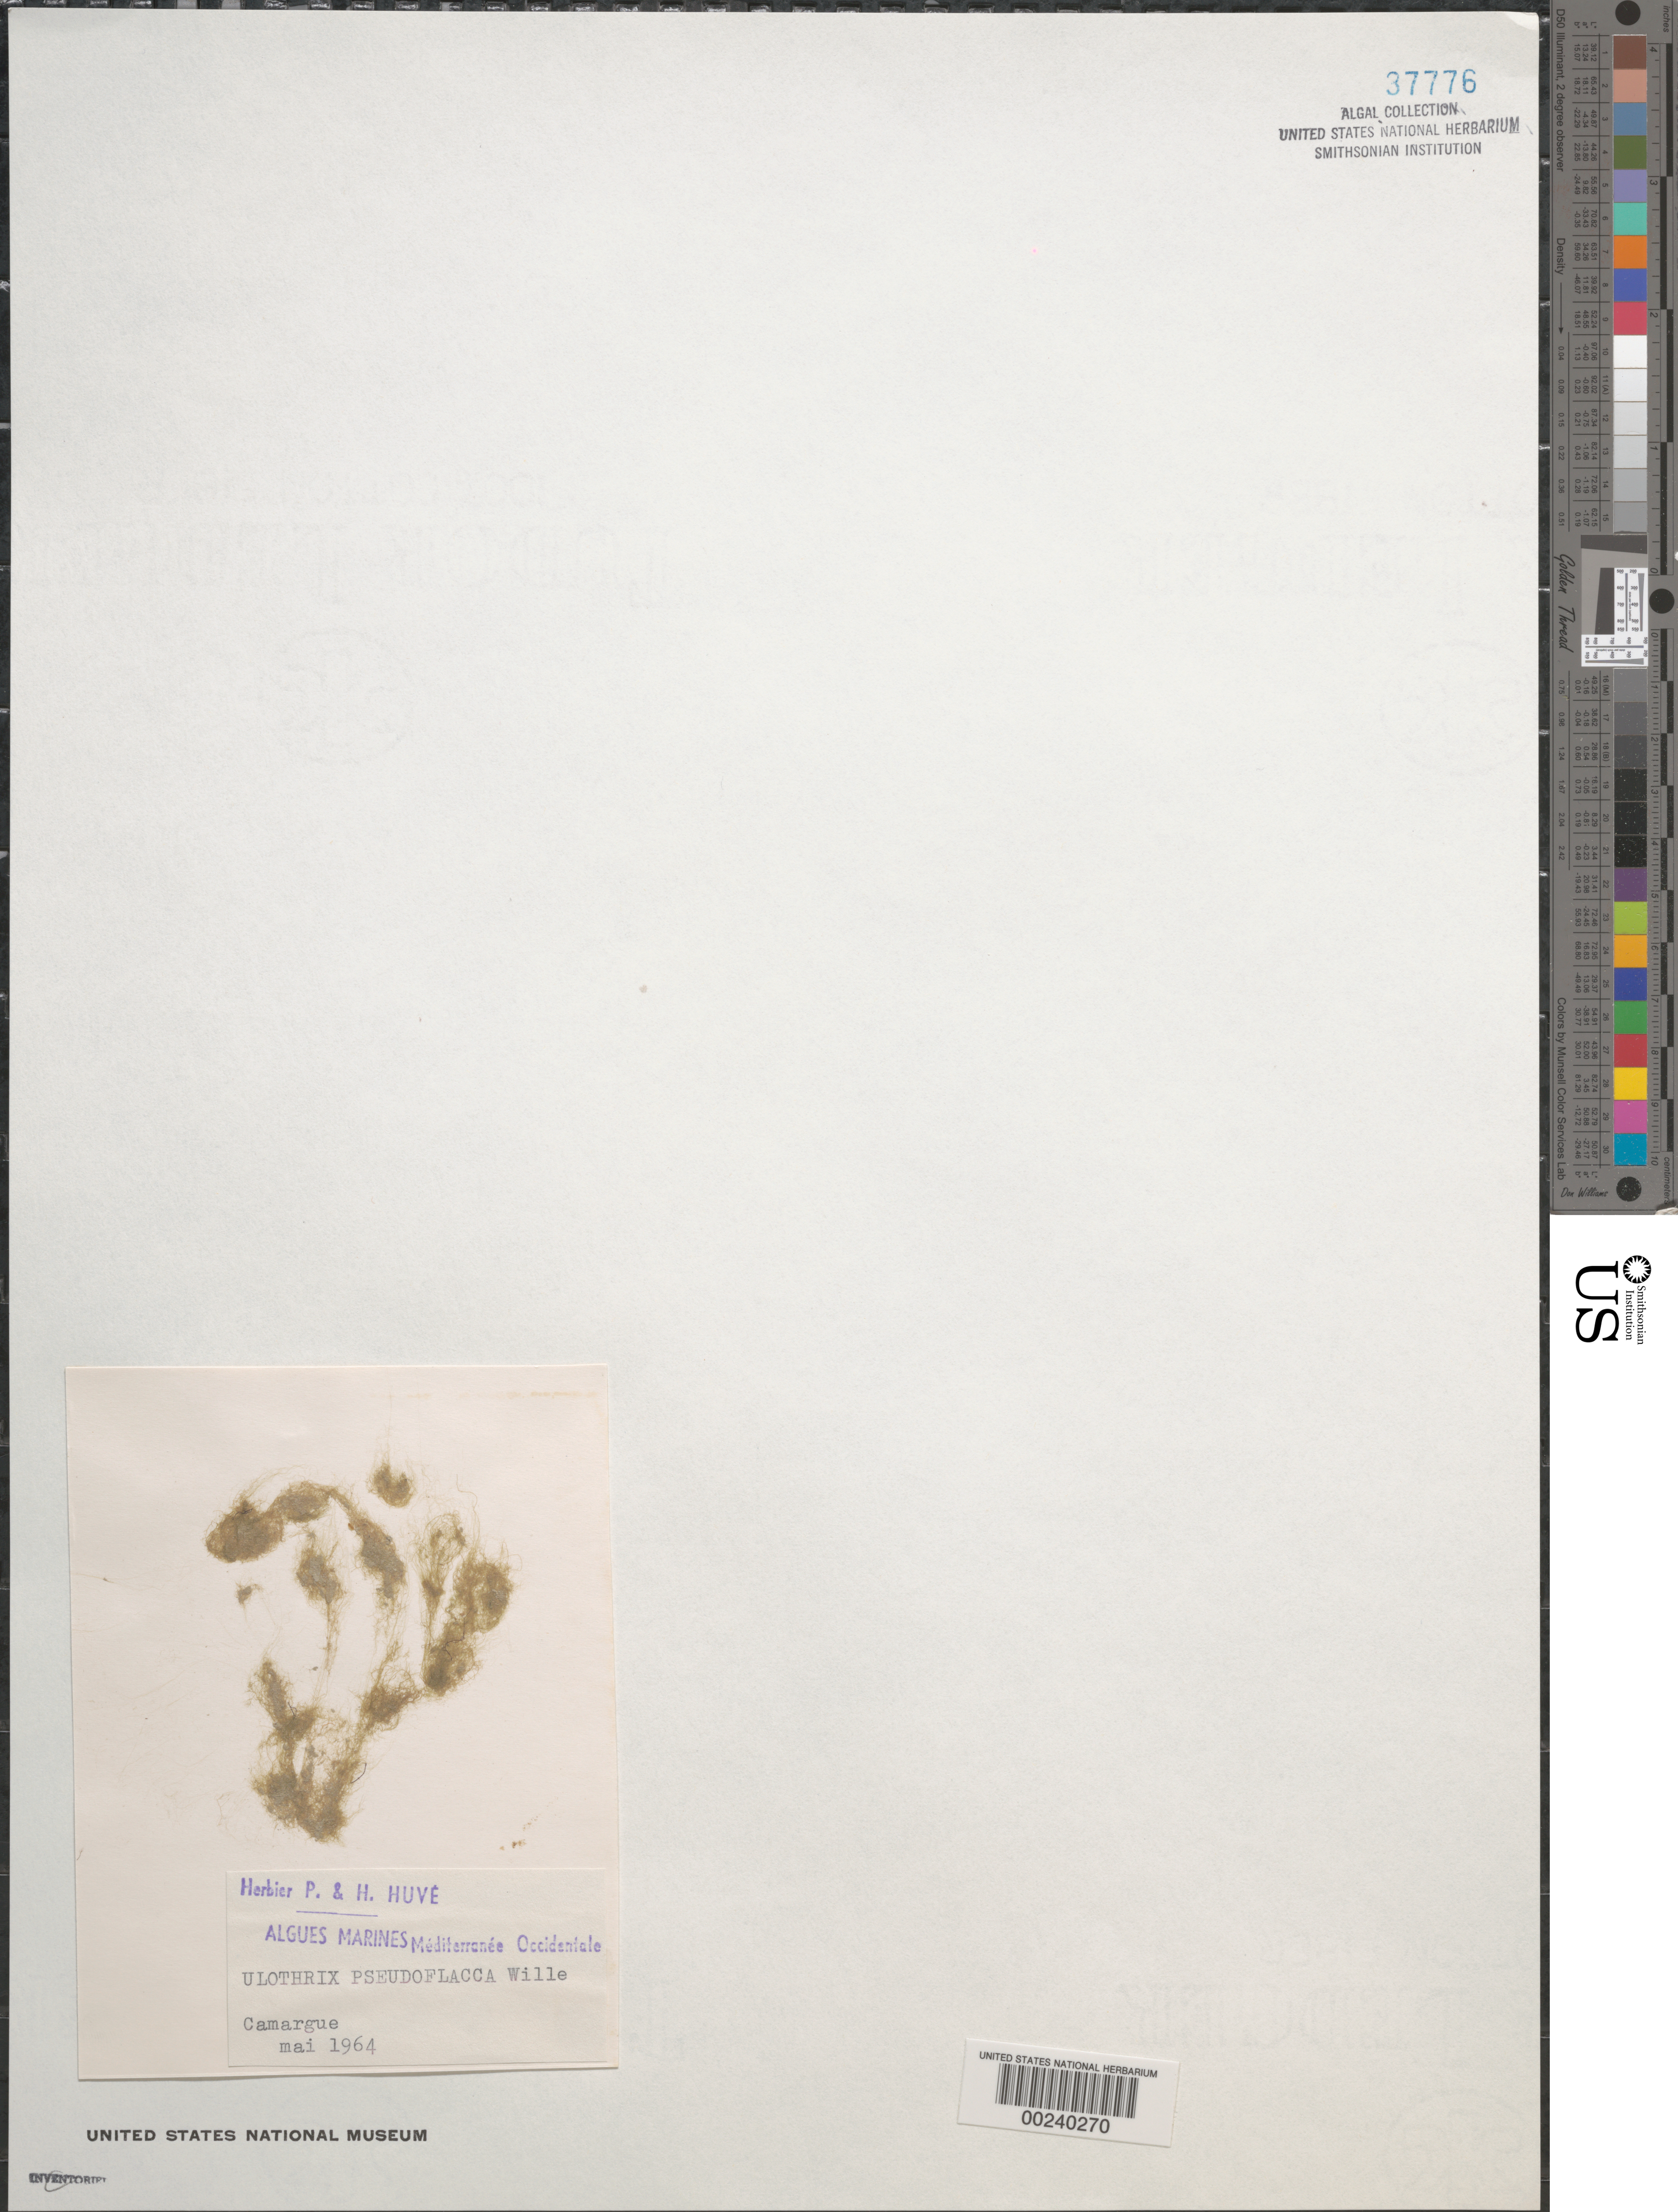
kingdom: Plantae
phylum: Chlorophyta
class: Ulvophyceae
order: Ulotrichales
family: Ulotrichaceae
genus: Ulothrix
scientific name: Ulothrix flacca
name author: (Dillwyn) Thur. in Le Jol.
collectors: P. Huve & H. Huve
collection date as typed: May 1964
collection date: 1964-05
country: France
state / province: Provence-Alpes-Côte d'Azur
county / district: Bouches-du-Rhône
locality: Camargue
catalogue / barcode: US 37776